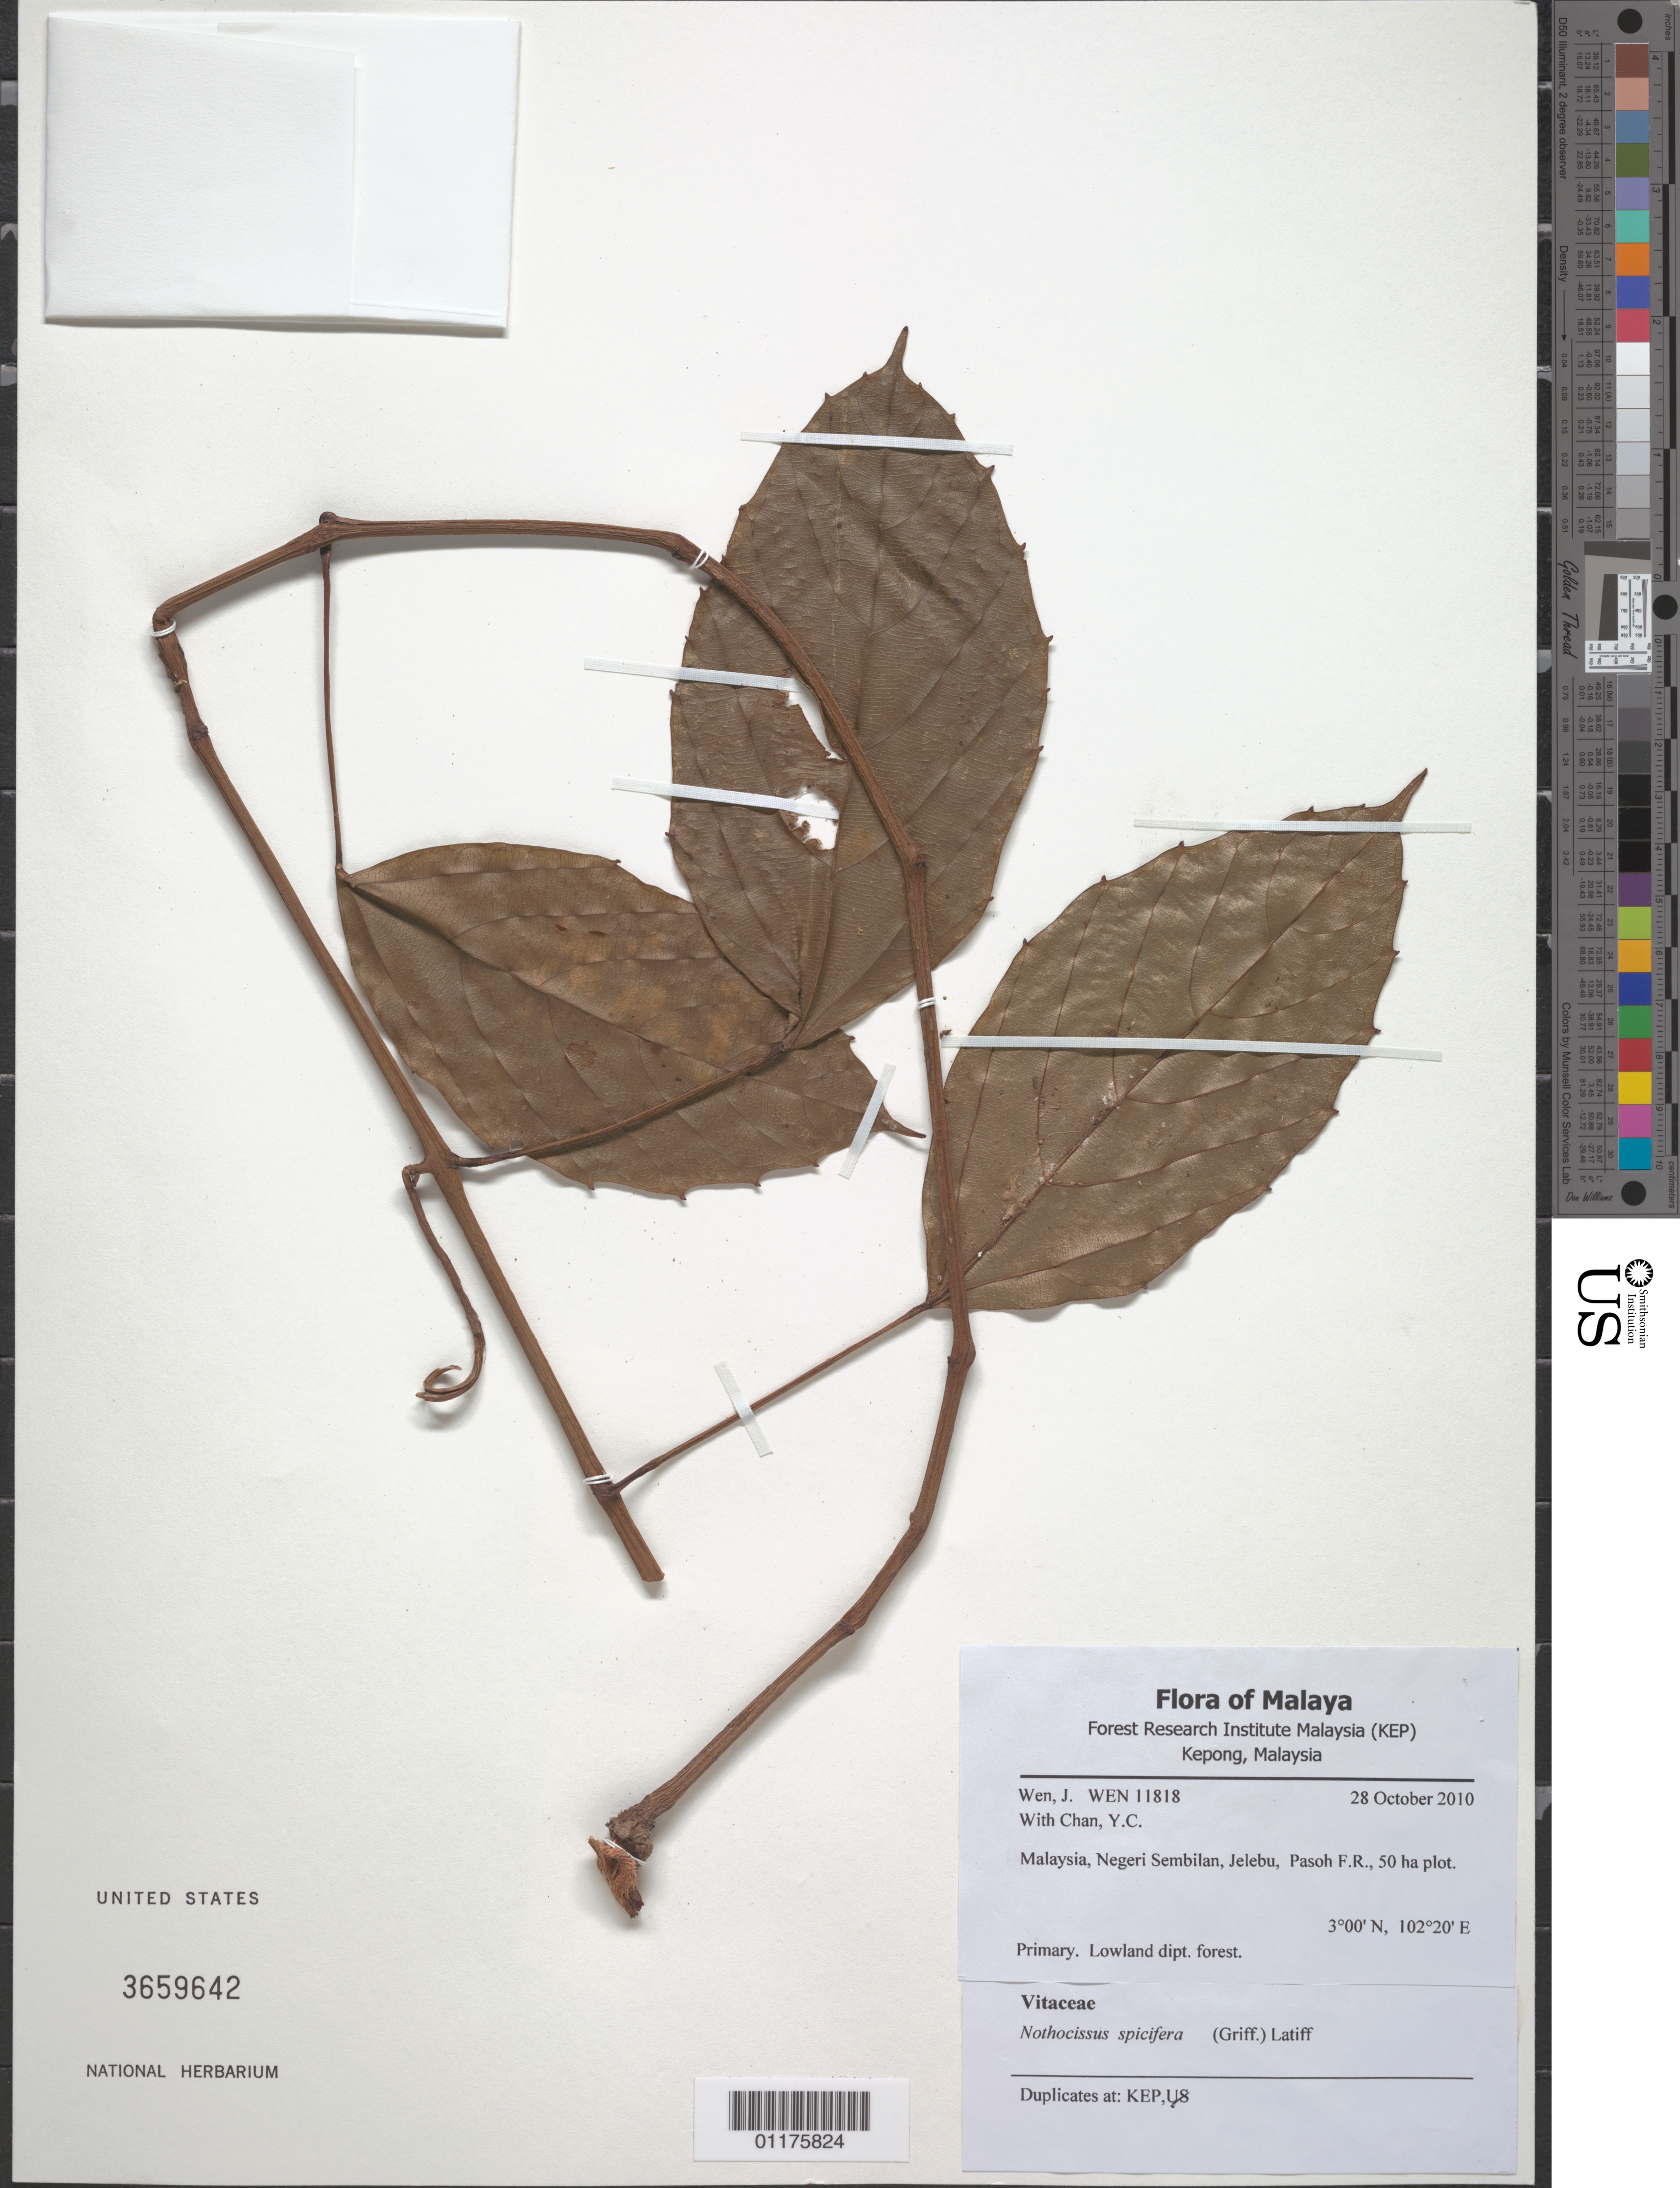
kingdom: Plantae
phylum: Tracheophyta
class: Magnoliopsida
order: Vitales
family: Vitaceae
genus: Ampelocissus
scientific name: Ampelocissus spicifer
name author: (Griff.) Planch.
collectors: J. Wen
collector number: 11818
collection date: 2010-10-28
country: Malaysia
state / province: Selangor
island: Borneo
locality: Pasoh, near the 50 ha. permanent plot of Forest Research Institute Malayasia.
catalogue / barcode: US 3659642